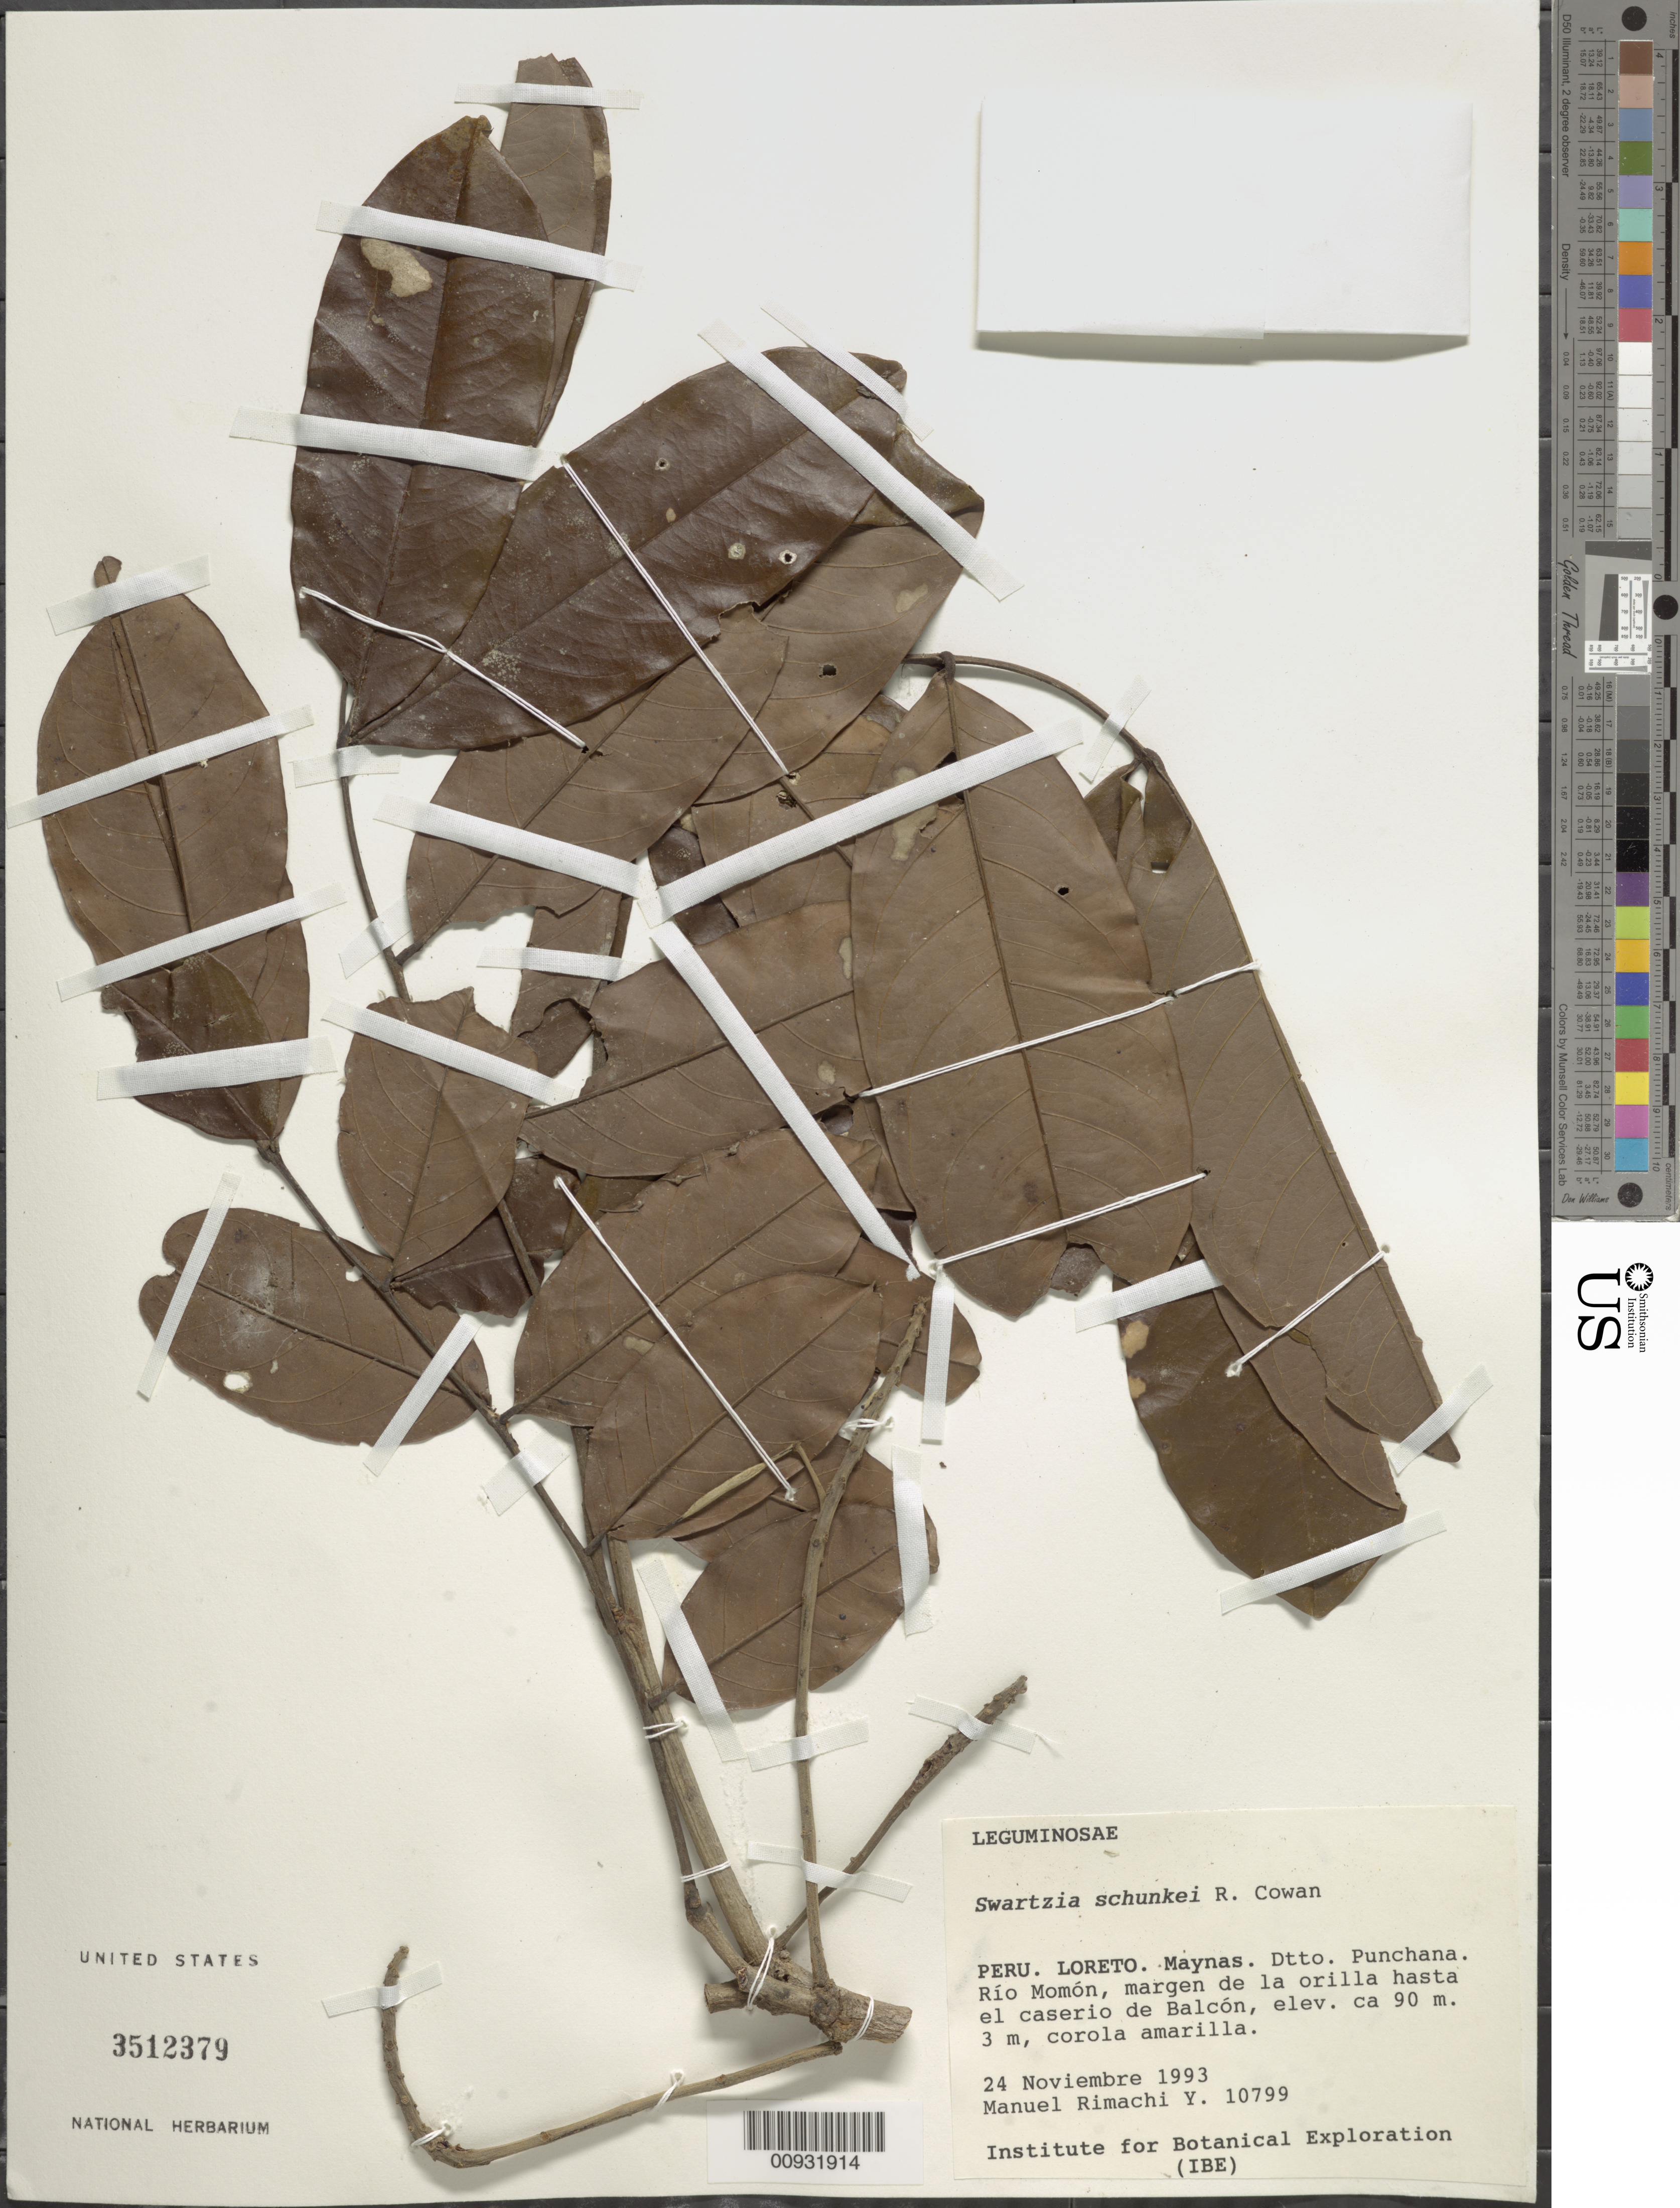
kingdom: Plantae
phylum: Tracheophyta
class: Magnoliopsida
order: Fabales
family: Fabaceae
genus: Swartzia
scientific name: Swartzia schunkei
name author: R.S. Cowan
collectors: M. Rimachi Y.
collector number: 10799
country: Peru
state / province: Loreto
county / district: Maynas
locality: Punchana, Rio Momon.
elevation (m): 90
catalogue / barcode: US 3512379